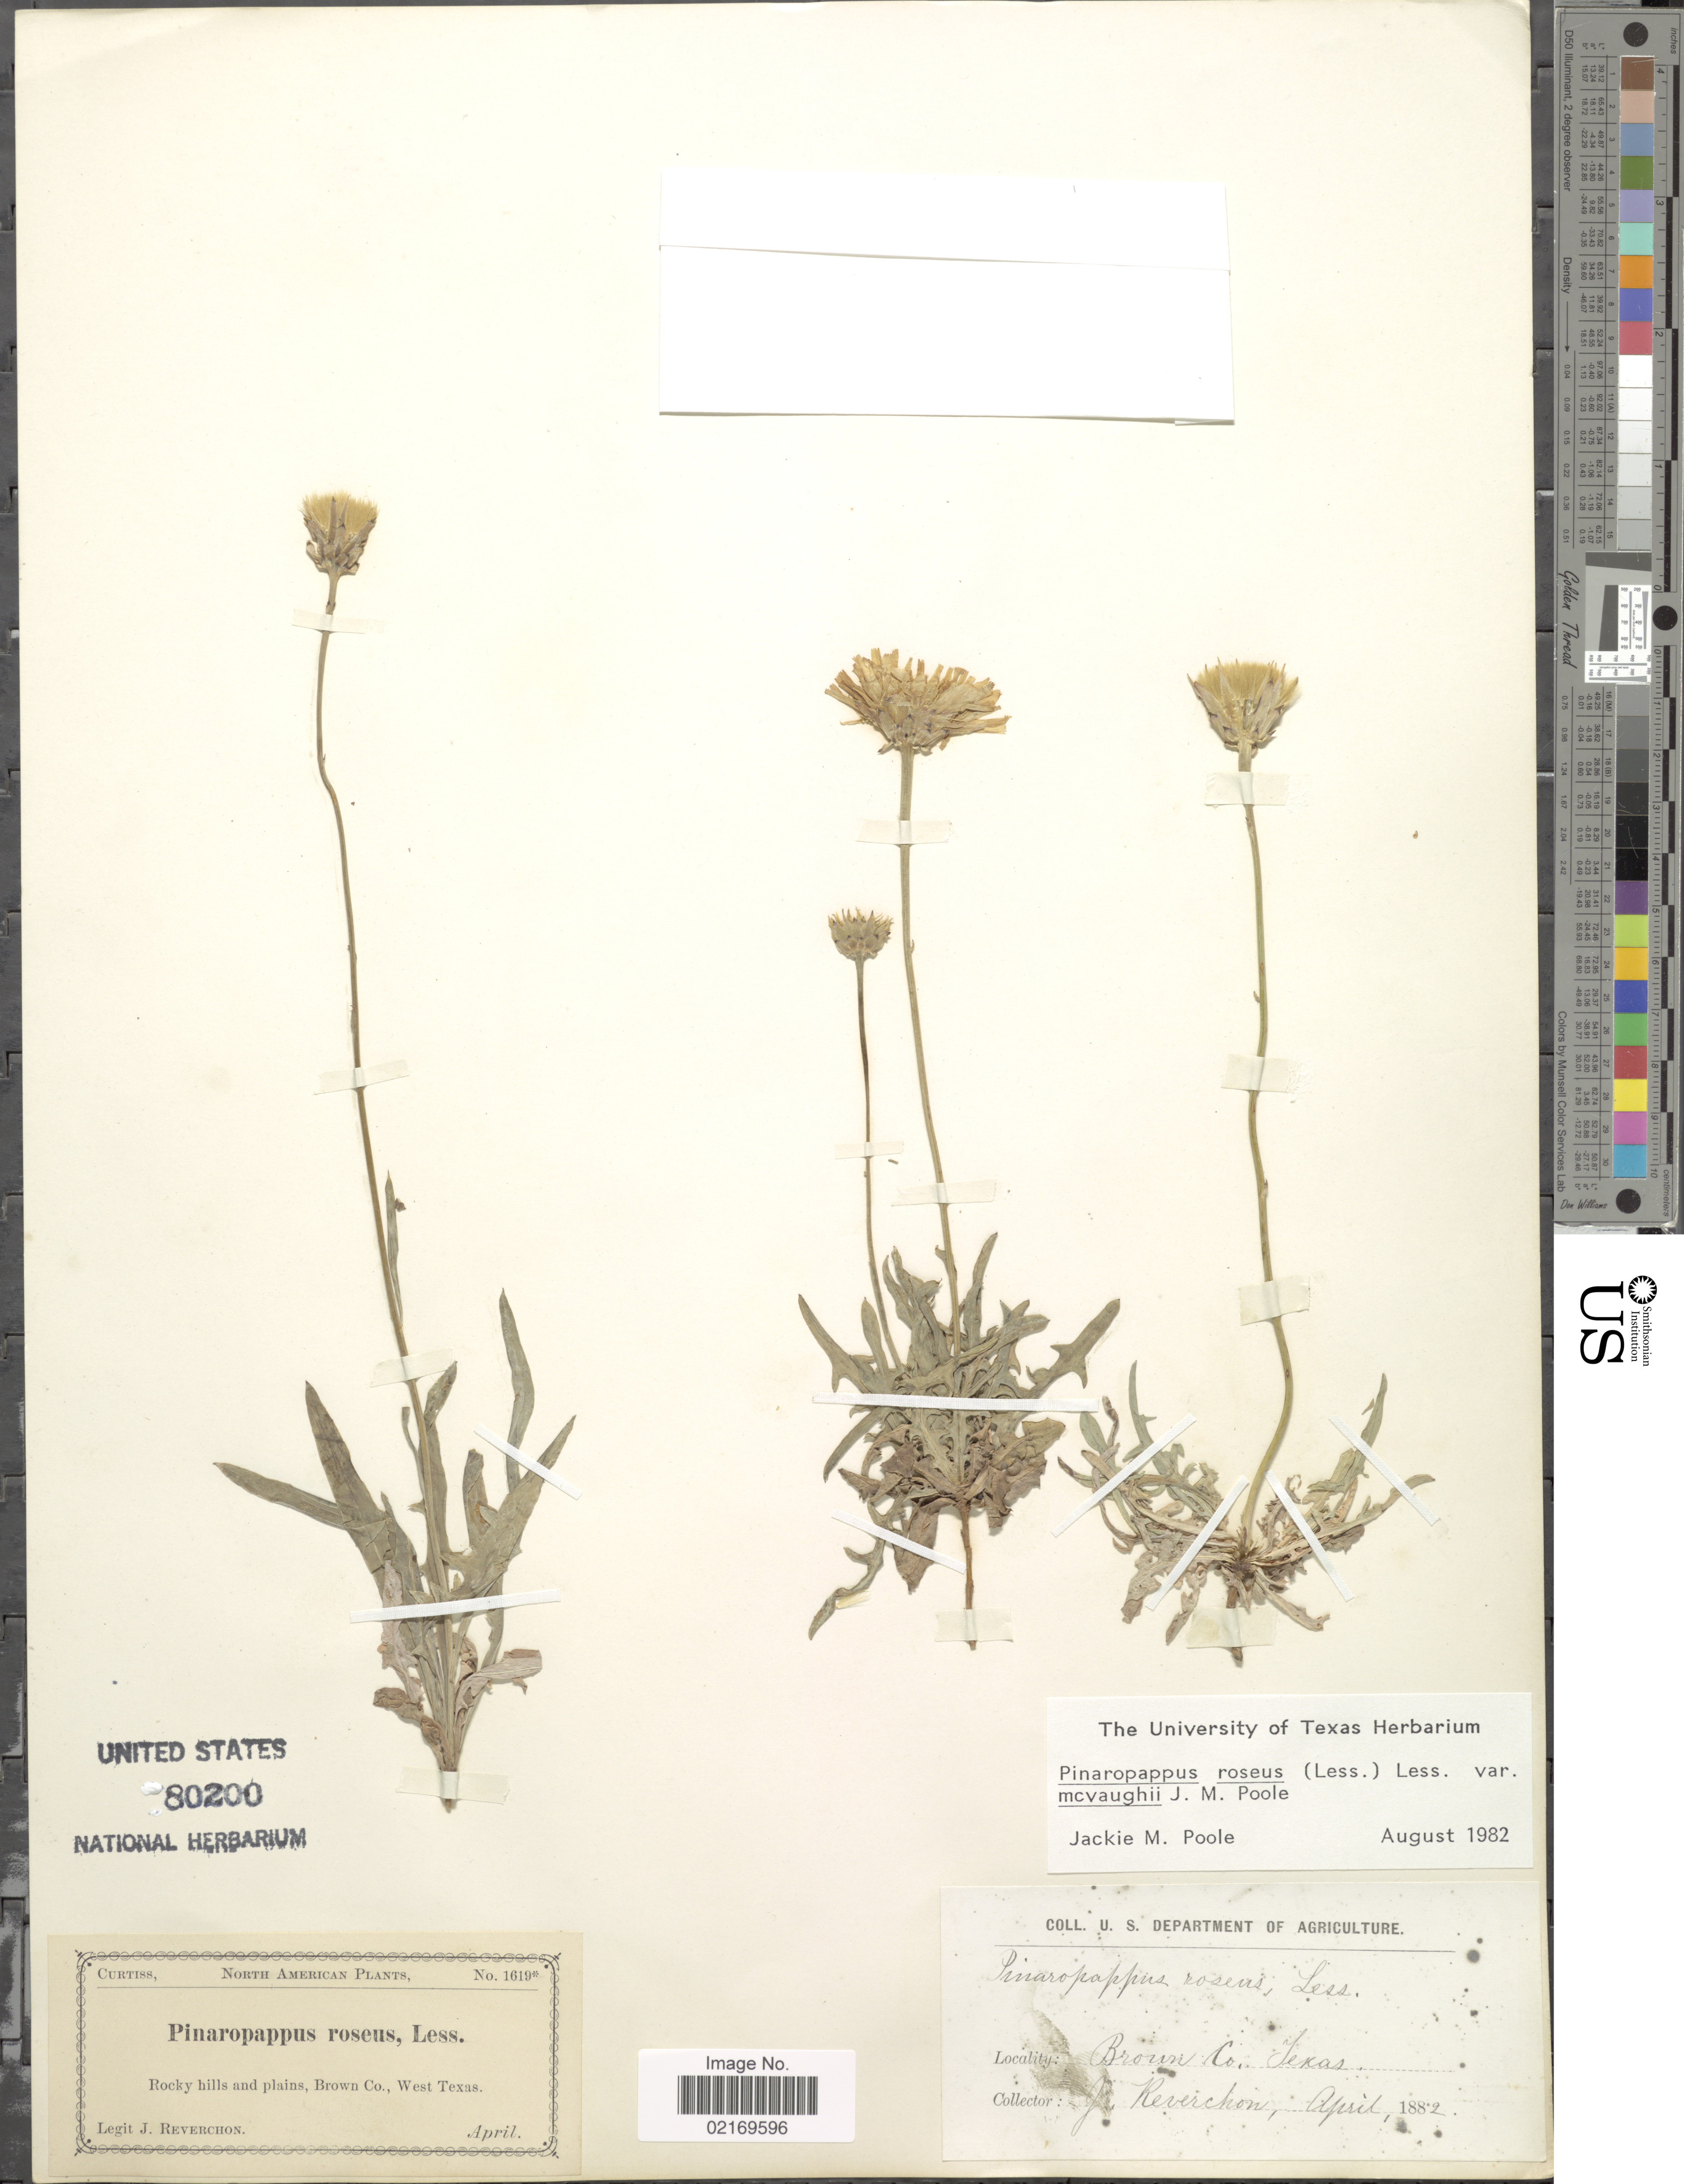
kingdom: Plantae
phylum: Tracheophyta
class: Magnoliopsida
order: Asterales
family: Asteraceae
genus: Pinaropappus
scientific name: Pinaropappus roseus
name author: Less.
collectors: J. Reverchon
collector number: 1619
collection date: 1882-04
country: United States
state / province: Texas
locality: Brown Co., West Texas, North America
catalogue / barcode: US 80200